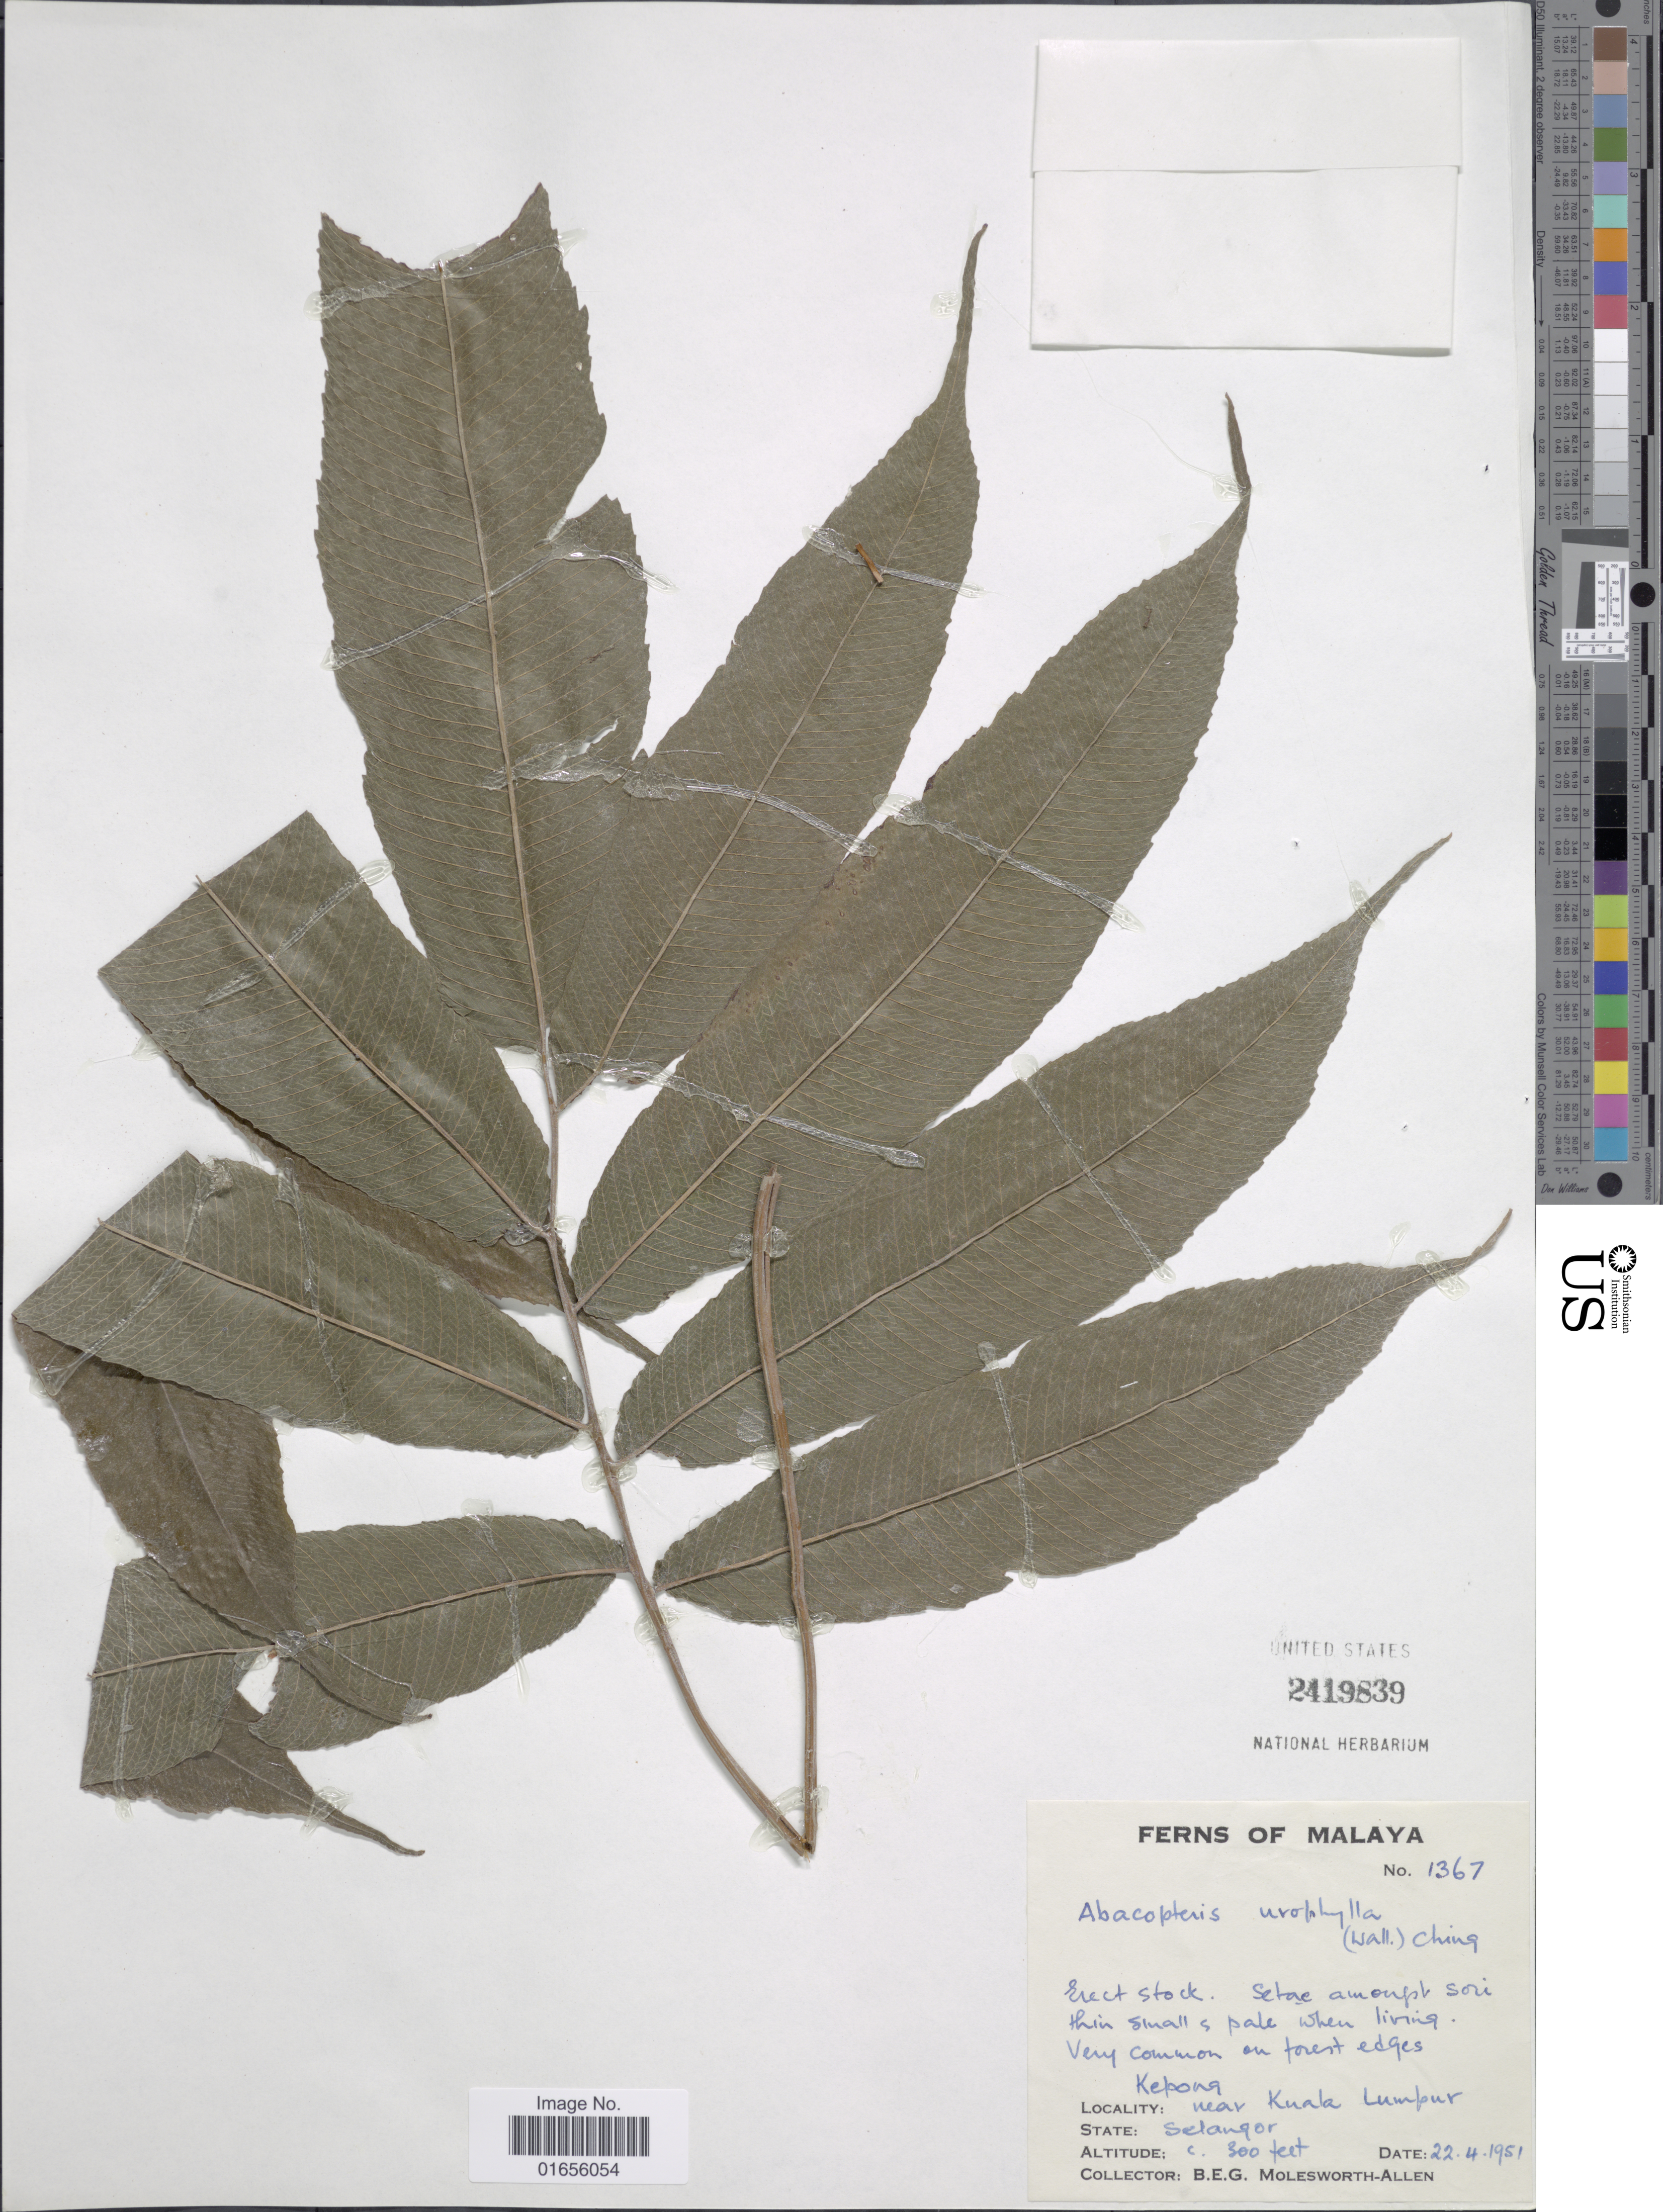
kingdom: Plantae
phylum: Tracheophyta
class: Polypodiopsida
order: Polypodiales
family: Thelypteridaceae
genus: Pronephrium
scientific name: Pronephrium repandum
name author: (Fée) Holttum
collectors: B. E. G. Molesworth-Allen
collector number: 1367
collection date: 1951-04-22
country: Malaysia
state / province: Selangor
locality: Very common on forest edges Kepong, near Kuala Lumpur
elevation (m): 91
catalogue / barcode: US 2419839